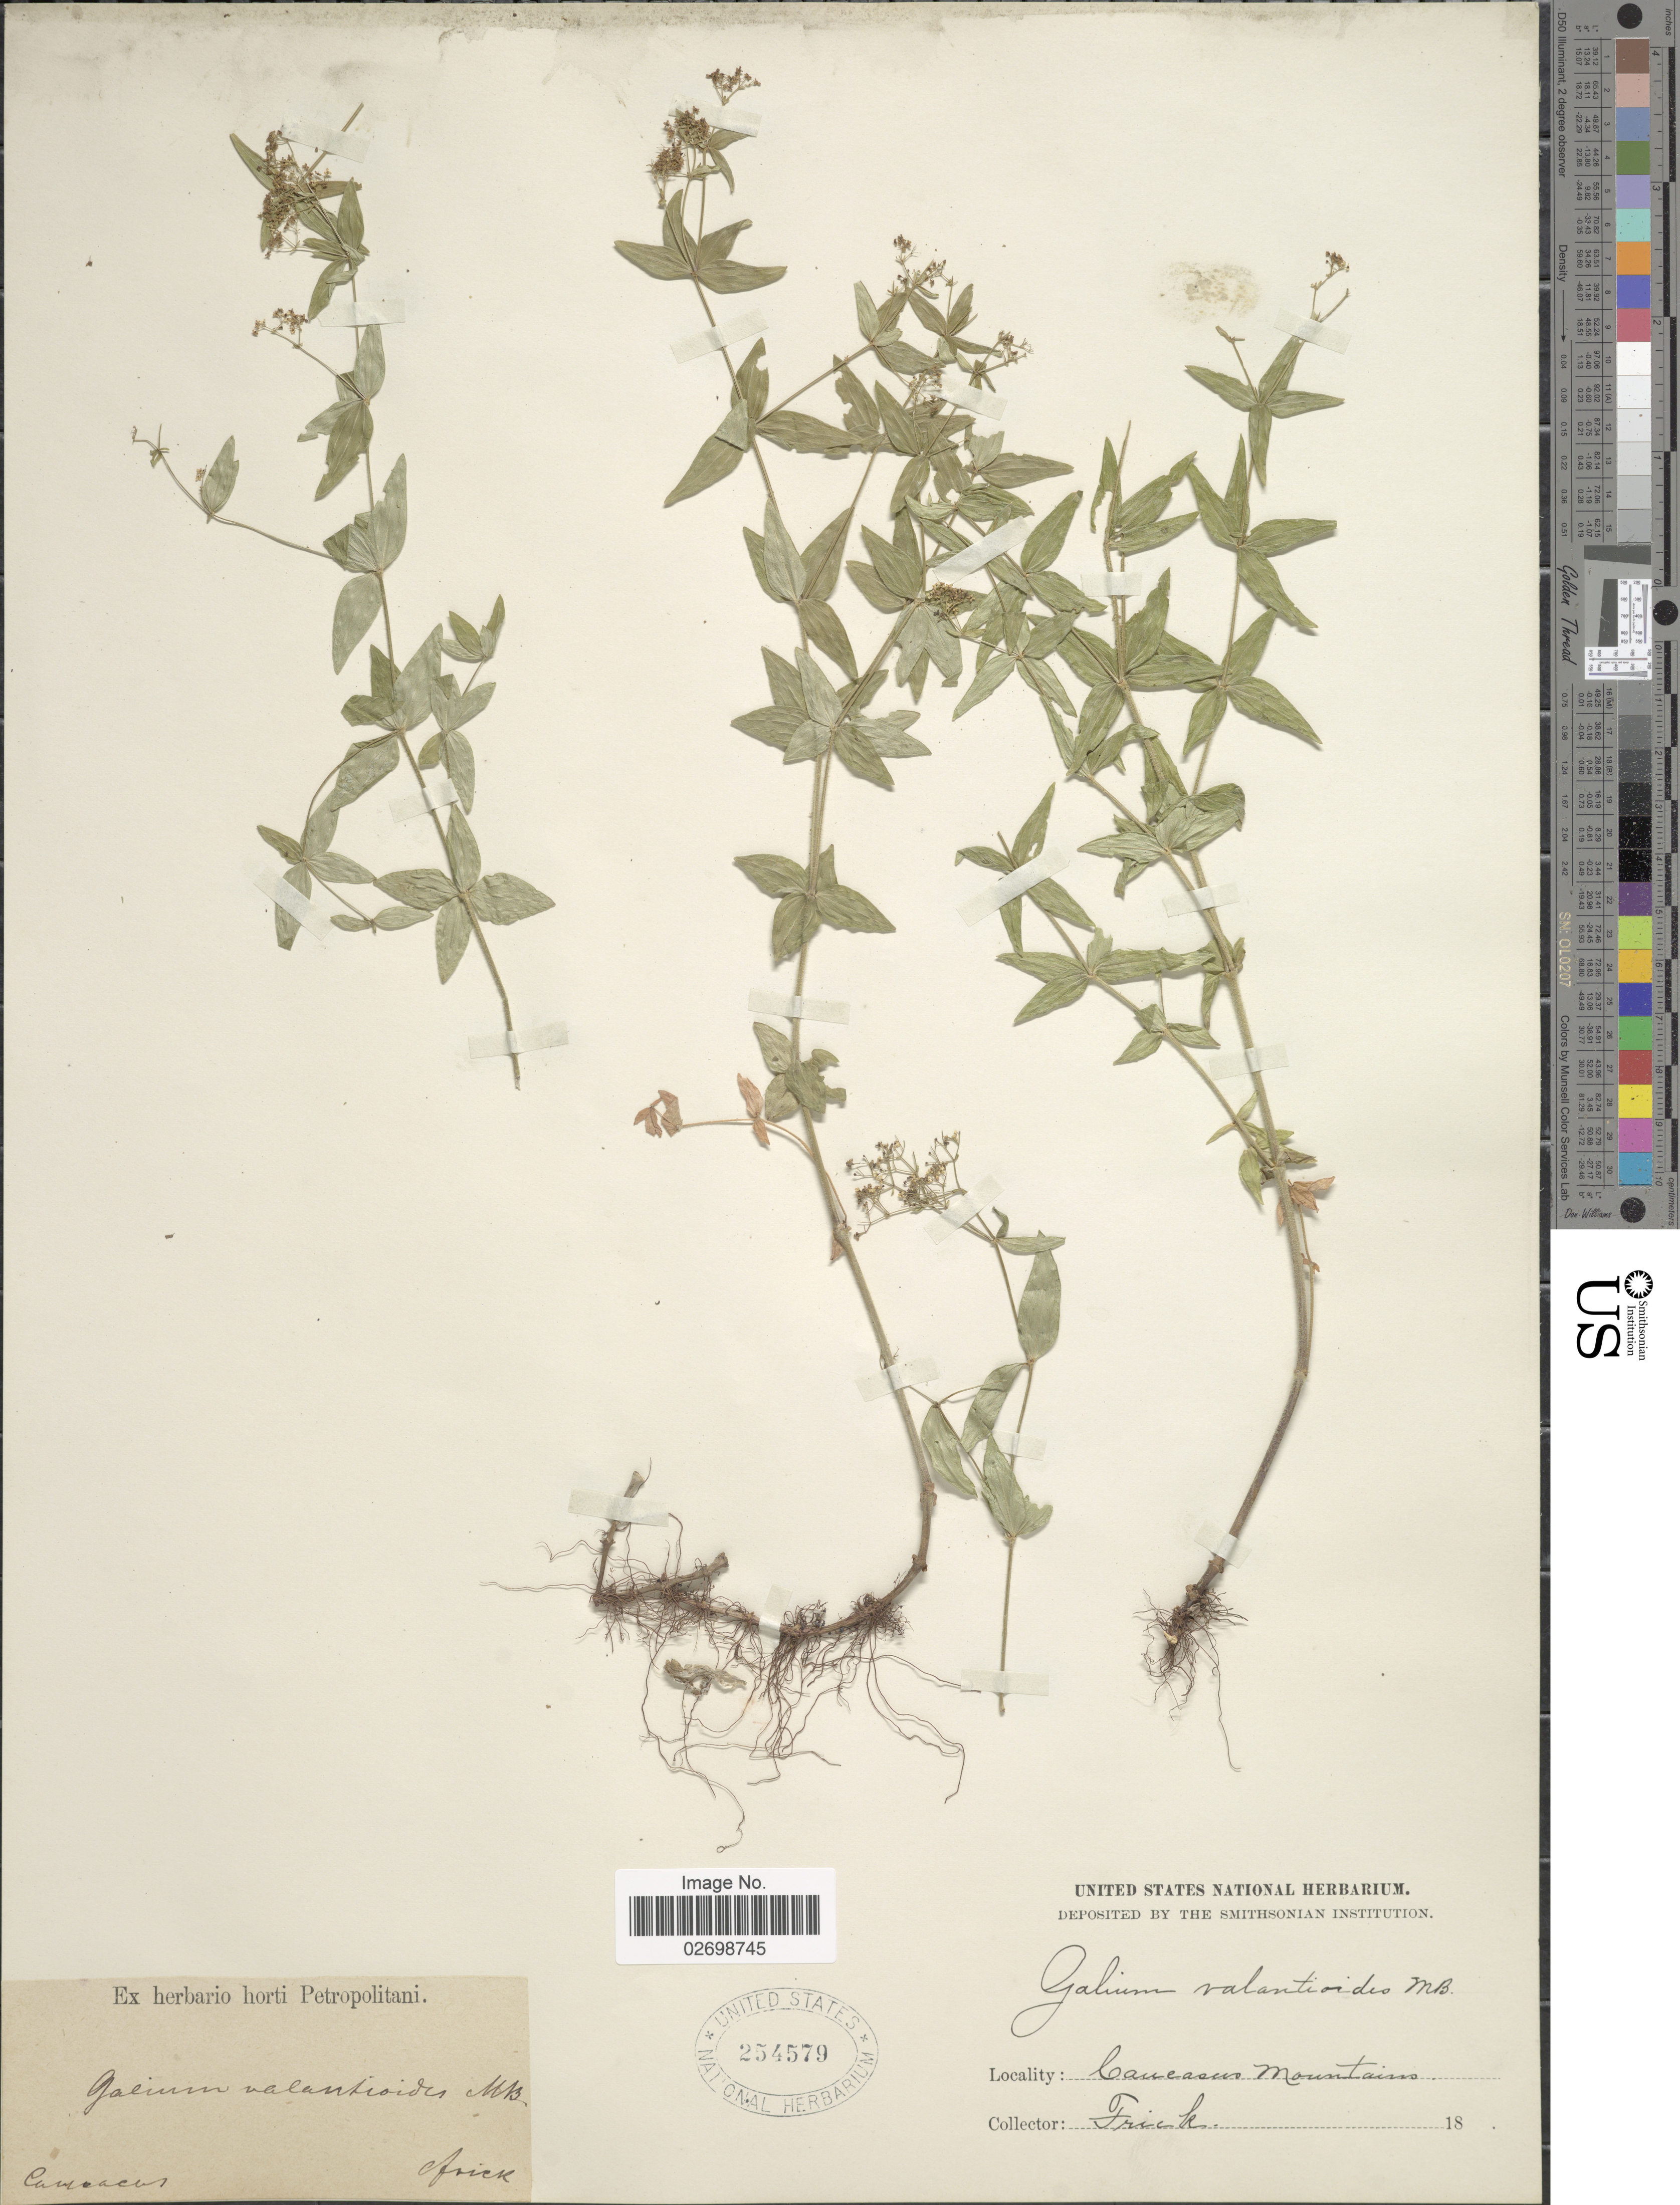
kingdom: Plantae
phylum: Tracheophyta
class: Magnoliopsida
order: Gentianales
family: Rubiaceae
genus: Galium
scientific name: Galium valantioides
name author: M. Bieb.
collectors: Frick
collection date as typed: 18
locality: Caucasus Mountains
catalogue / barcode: US 254579